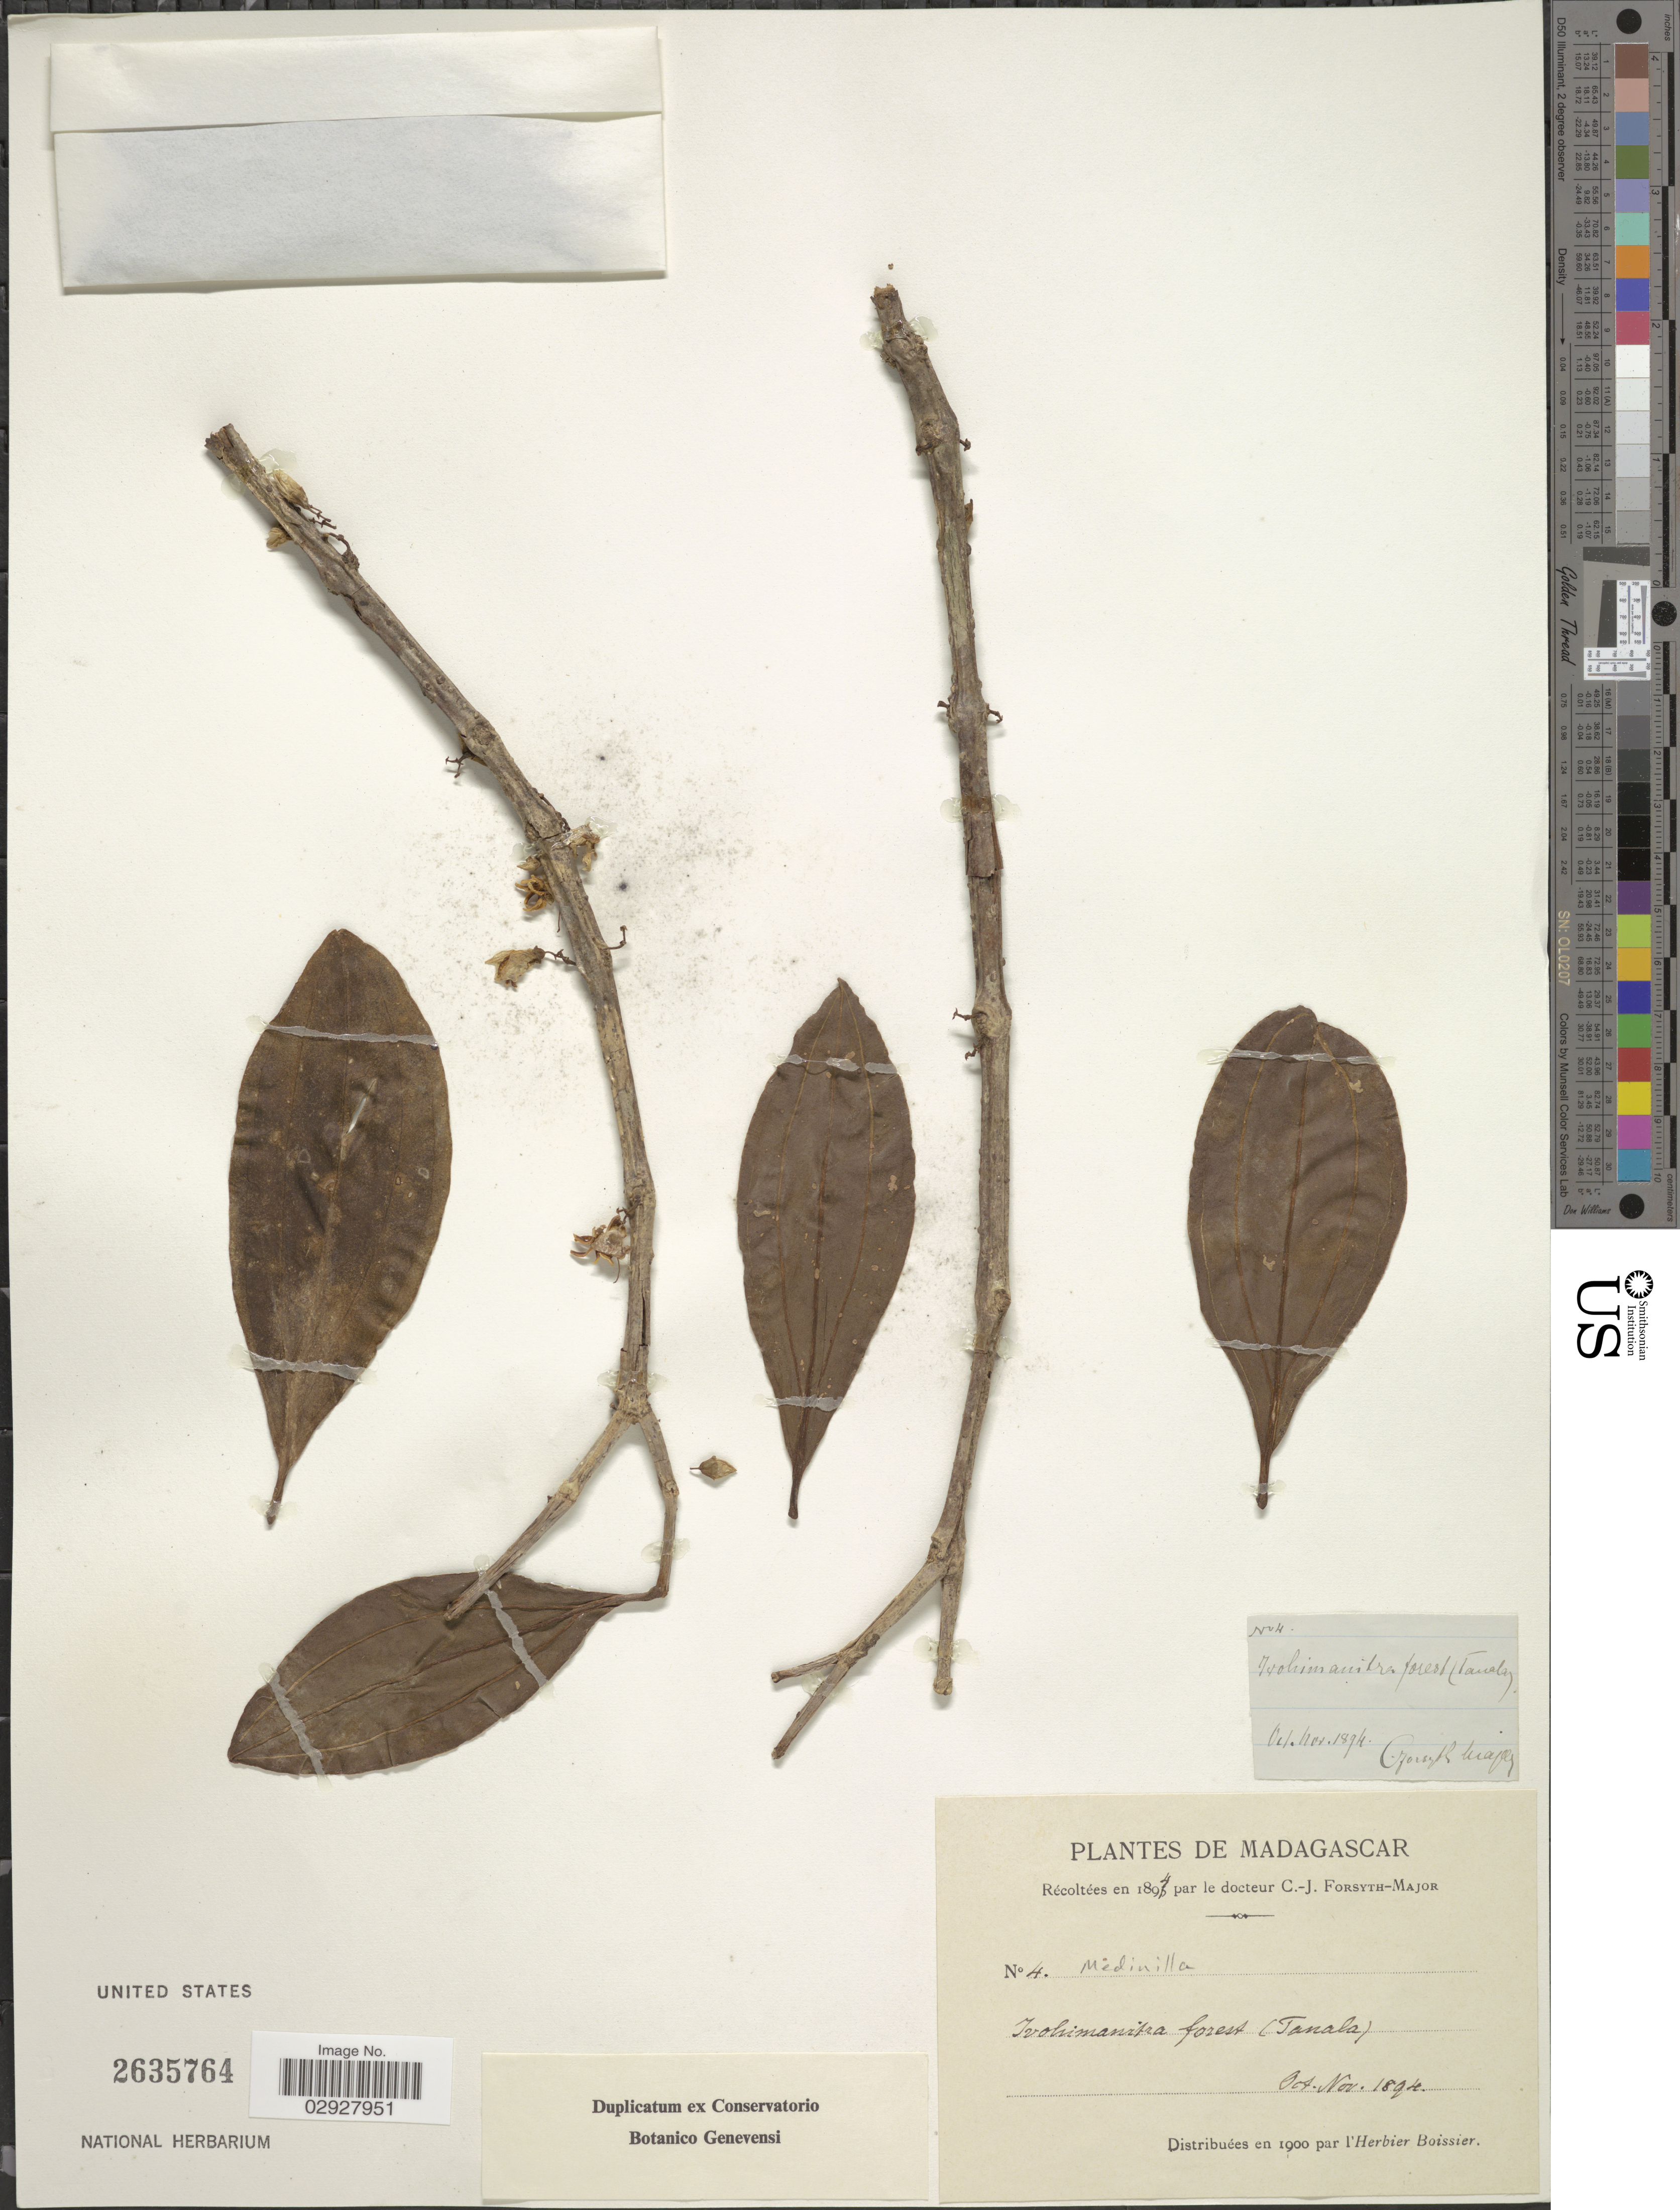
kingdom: Plantae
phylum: Tracheophyta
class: Magnoliopsida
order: Myrtales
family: Melastomataceae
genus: Medinilla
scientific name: Medinilla sp.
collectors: C. I. Forsyth-Major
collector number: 4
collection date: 1894-10/1894-11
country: Madagascar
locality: Ivohimanitra forest (Tanala).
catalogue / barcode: US 2635764